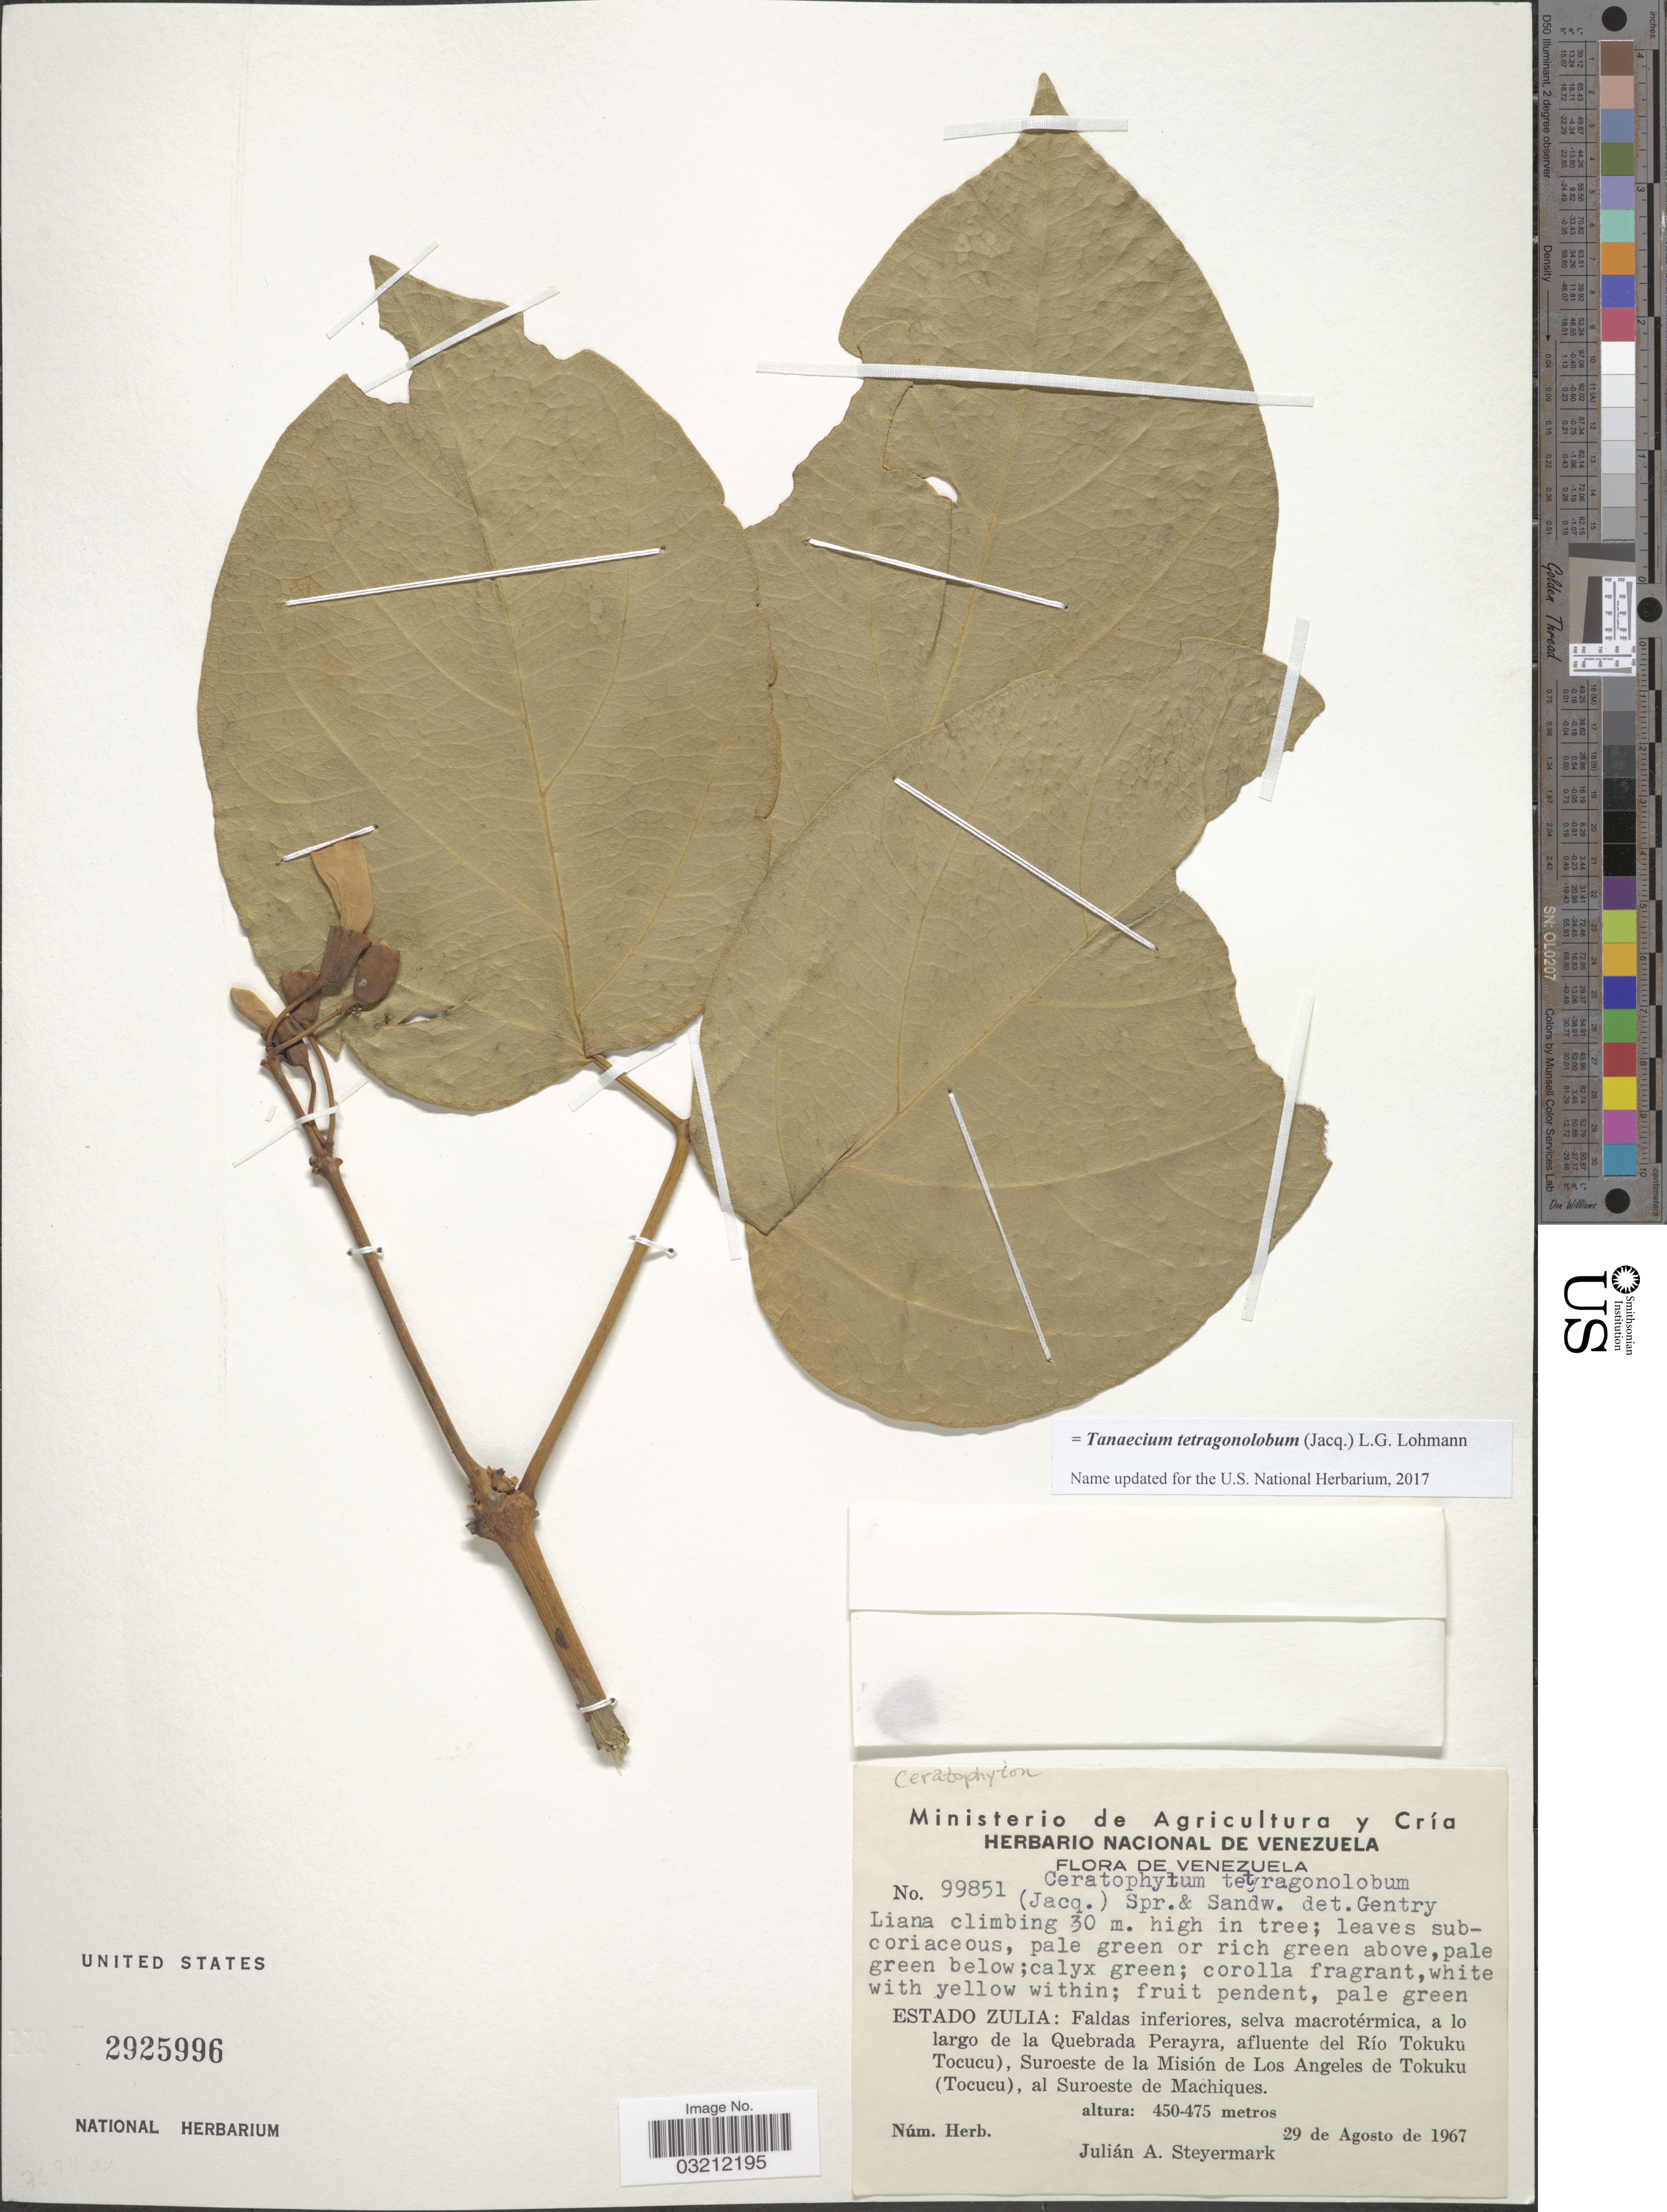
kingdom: Plantae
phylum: Tracheophyta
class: Magnoliopsida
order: Lamiales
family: Bignoniaceae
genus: Tanaecium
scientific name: Tanaecium tetragonolobum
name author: (Jacq.) L.G. Lohmann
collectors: J. Steyermark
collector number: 99851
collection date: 1967-08-29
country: Venezuela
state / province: Zulia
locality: Faldas inferiores, selva macrotérmica, a lo largo de la Quebrada Perayra, afluente del Río Tokuku, Tocucu), Suroeste de la Misión de Los Angeles de Tokuku (Tocucu), al Suroeste de Machiques.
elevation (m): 450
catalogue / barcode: US 2925996